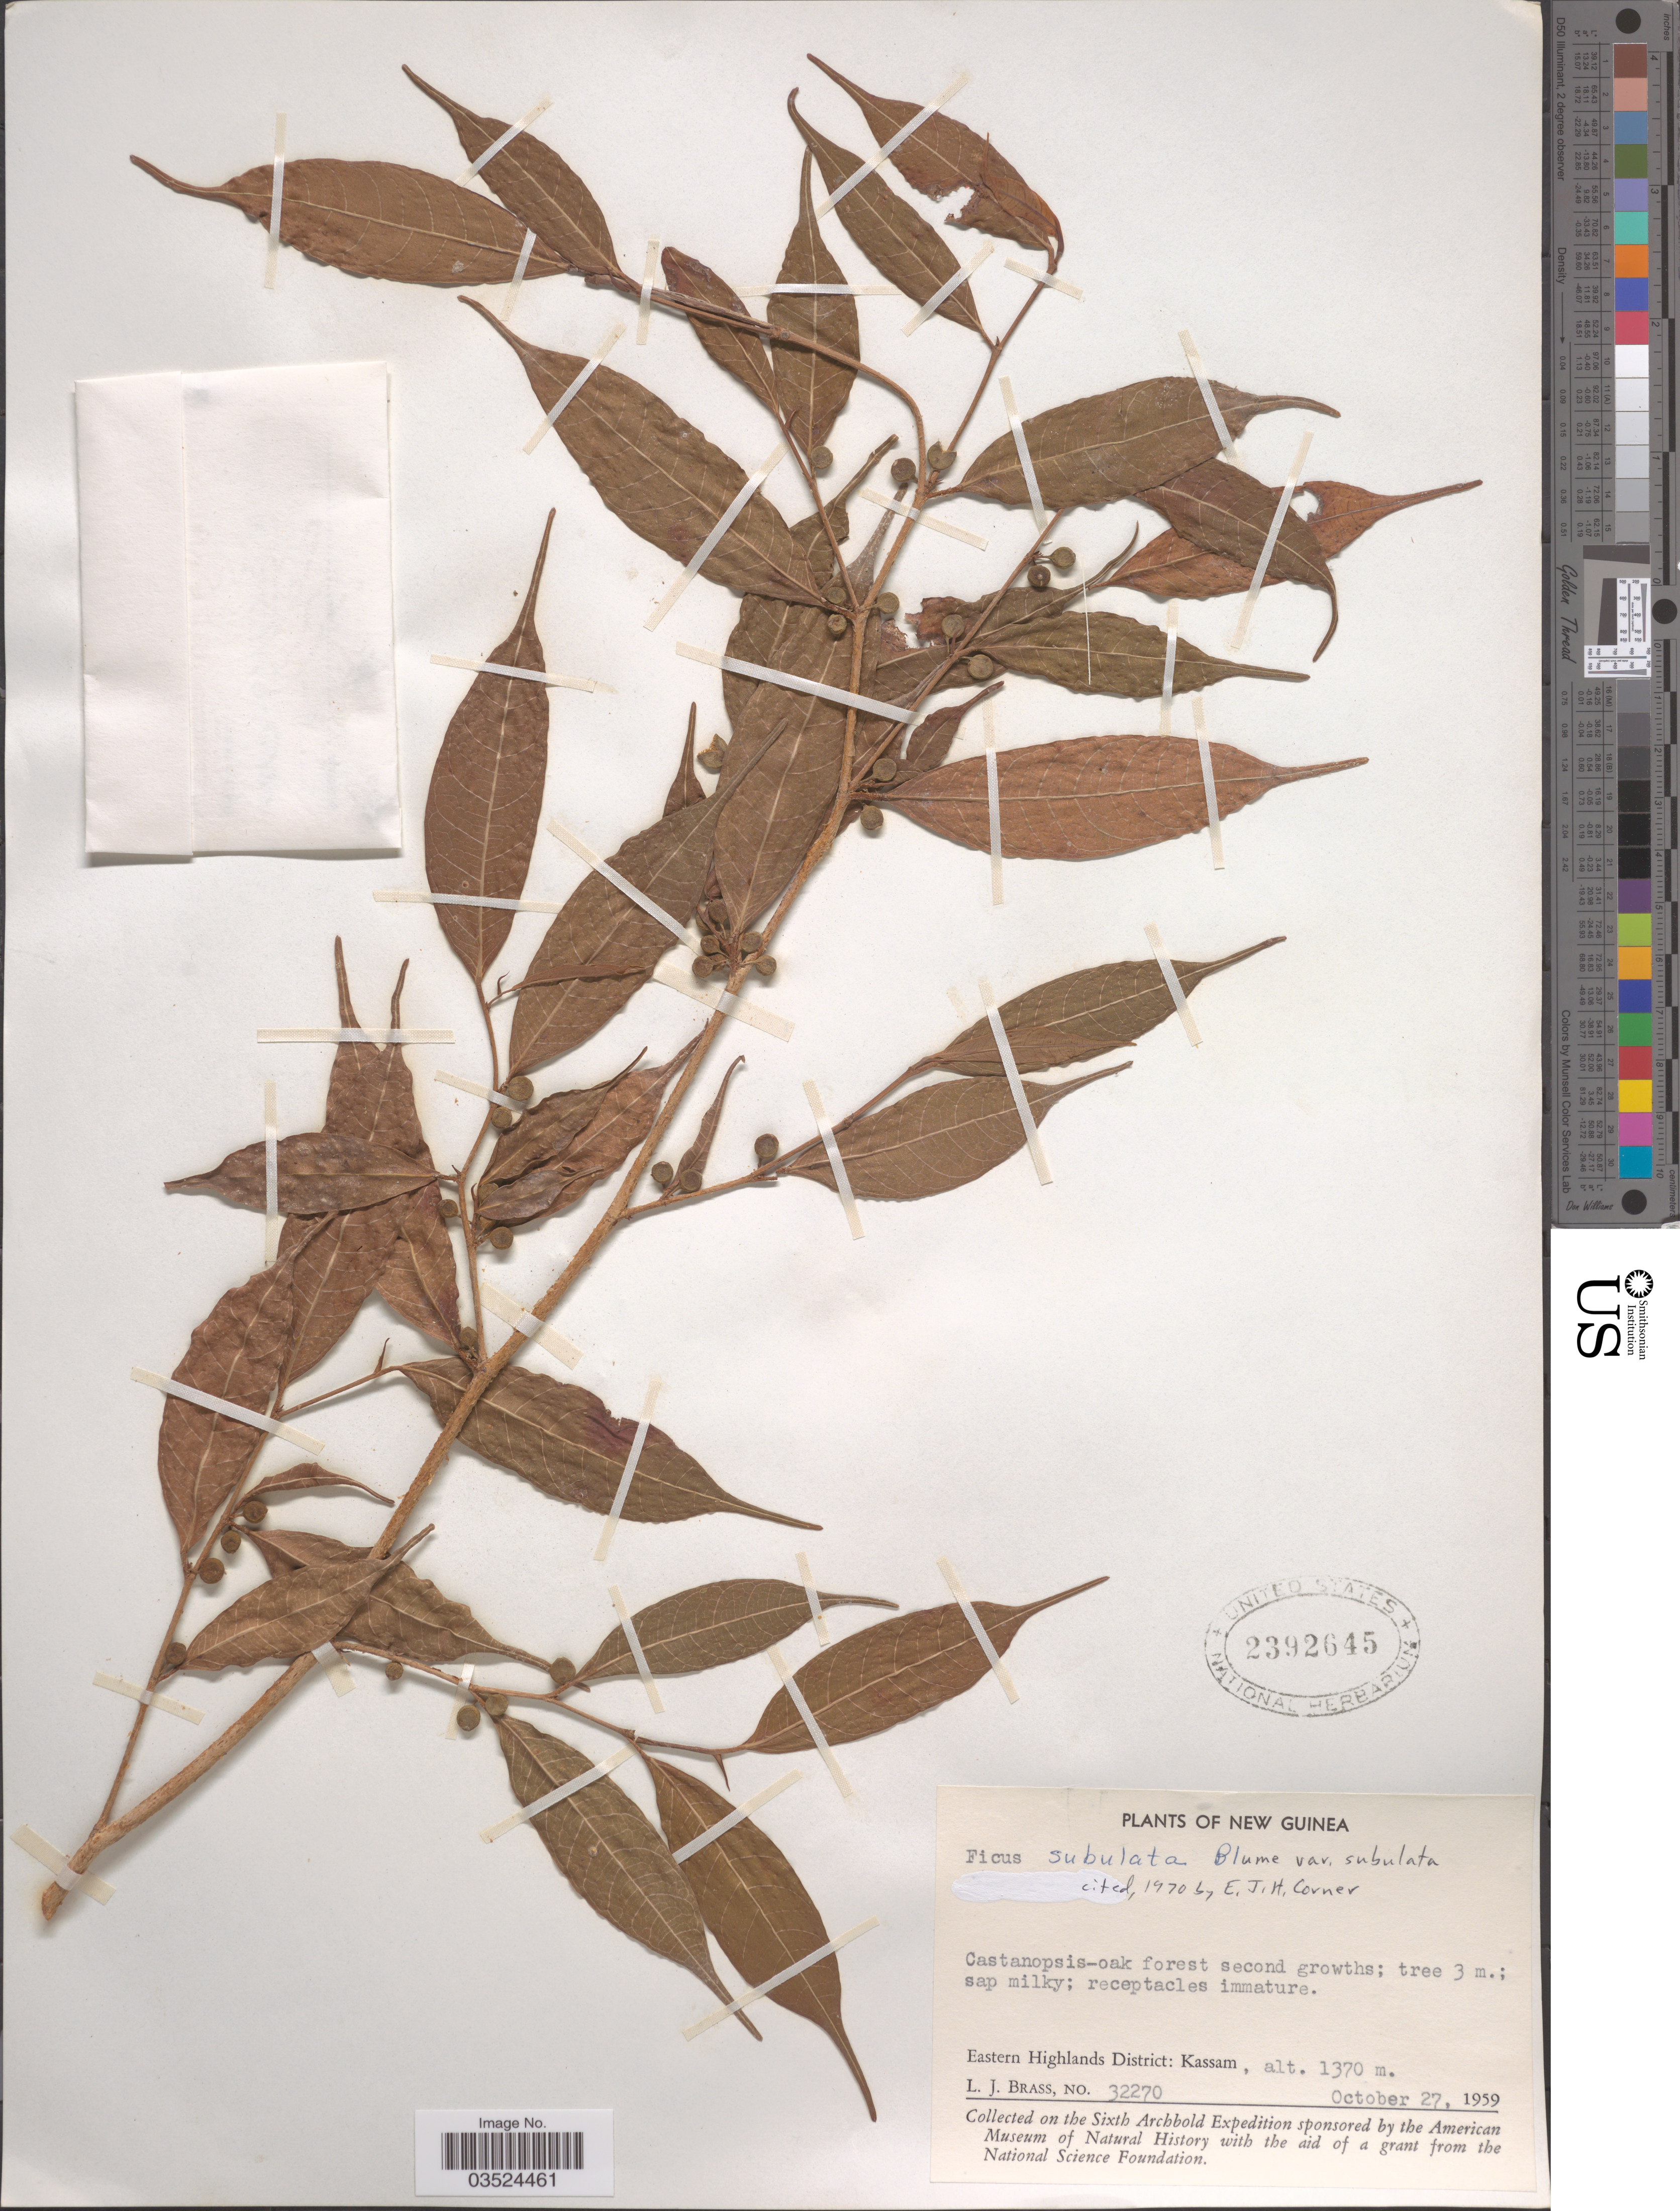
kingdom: Plantae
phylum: Tracheophyta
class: Magnoliopsida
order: Rosales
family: Moraceae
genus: Ficus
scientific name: Ficus subulata var. subulata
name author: Blume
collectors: L. J. Brass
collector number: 32270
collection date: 1959-10-27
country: Papua New Guinea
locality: New Guinea. Eastern Highlands District: Kassam.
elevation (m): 1370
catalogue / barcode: US 2392645